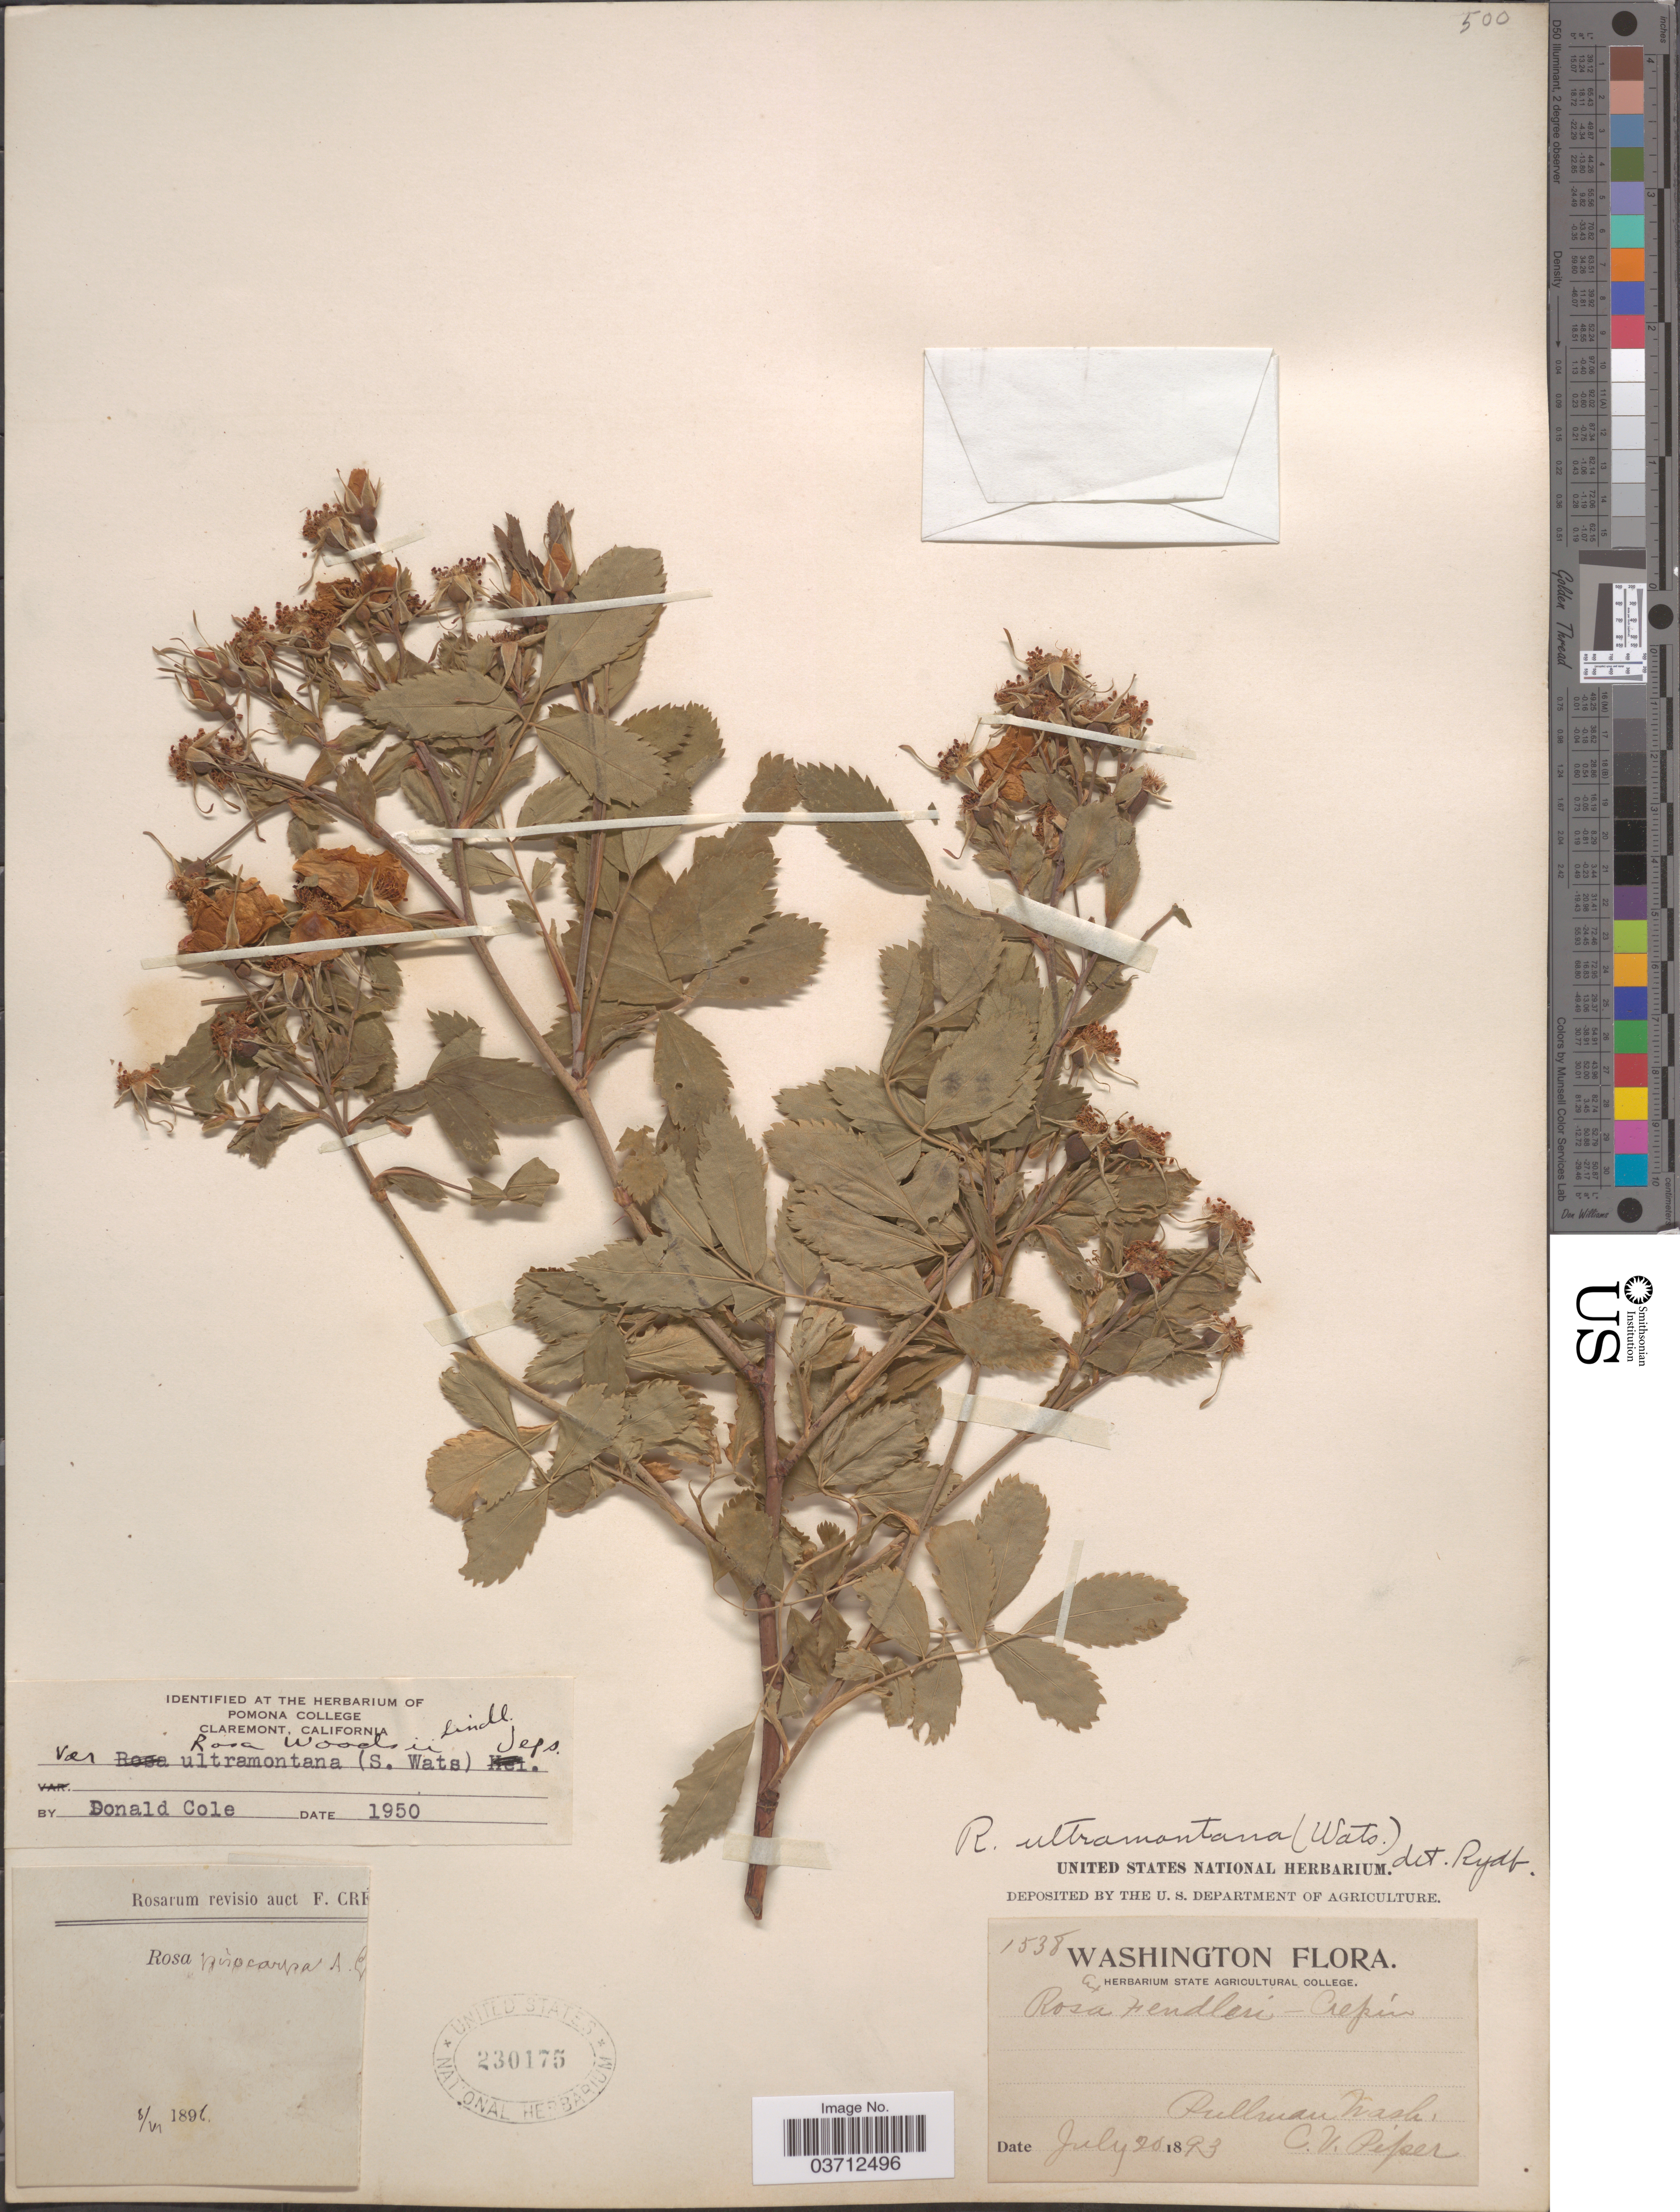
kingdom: Plantae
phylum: Tracheophyta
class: Magnoliopsida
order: Rosales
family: Rosaceae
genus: Rosa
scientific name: Rosa woodsii var. ultramontana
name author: Lindl.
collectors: C. V. Piper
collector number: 1538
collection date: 1893-07-20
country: United States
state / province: Washington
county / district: Whitman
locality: Pullman.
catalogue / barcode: US 230175